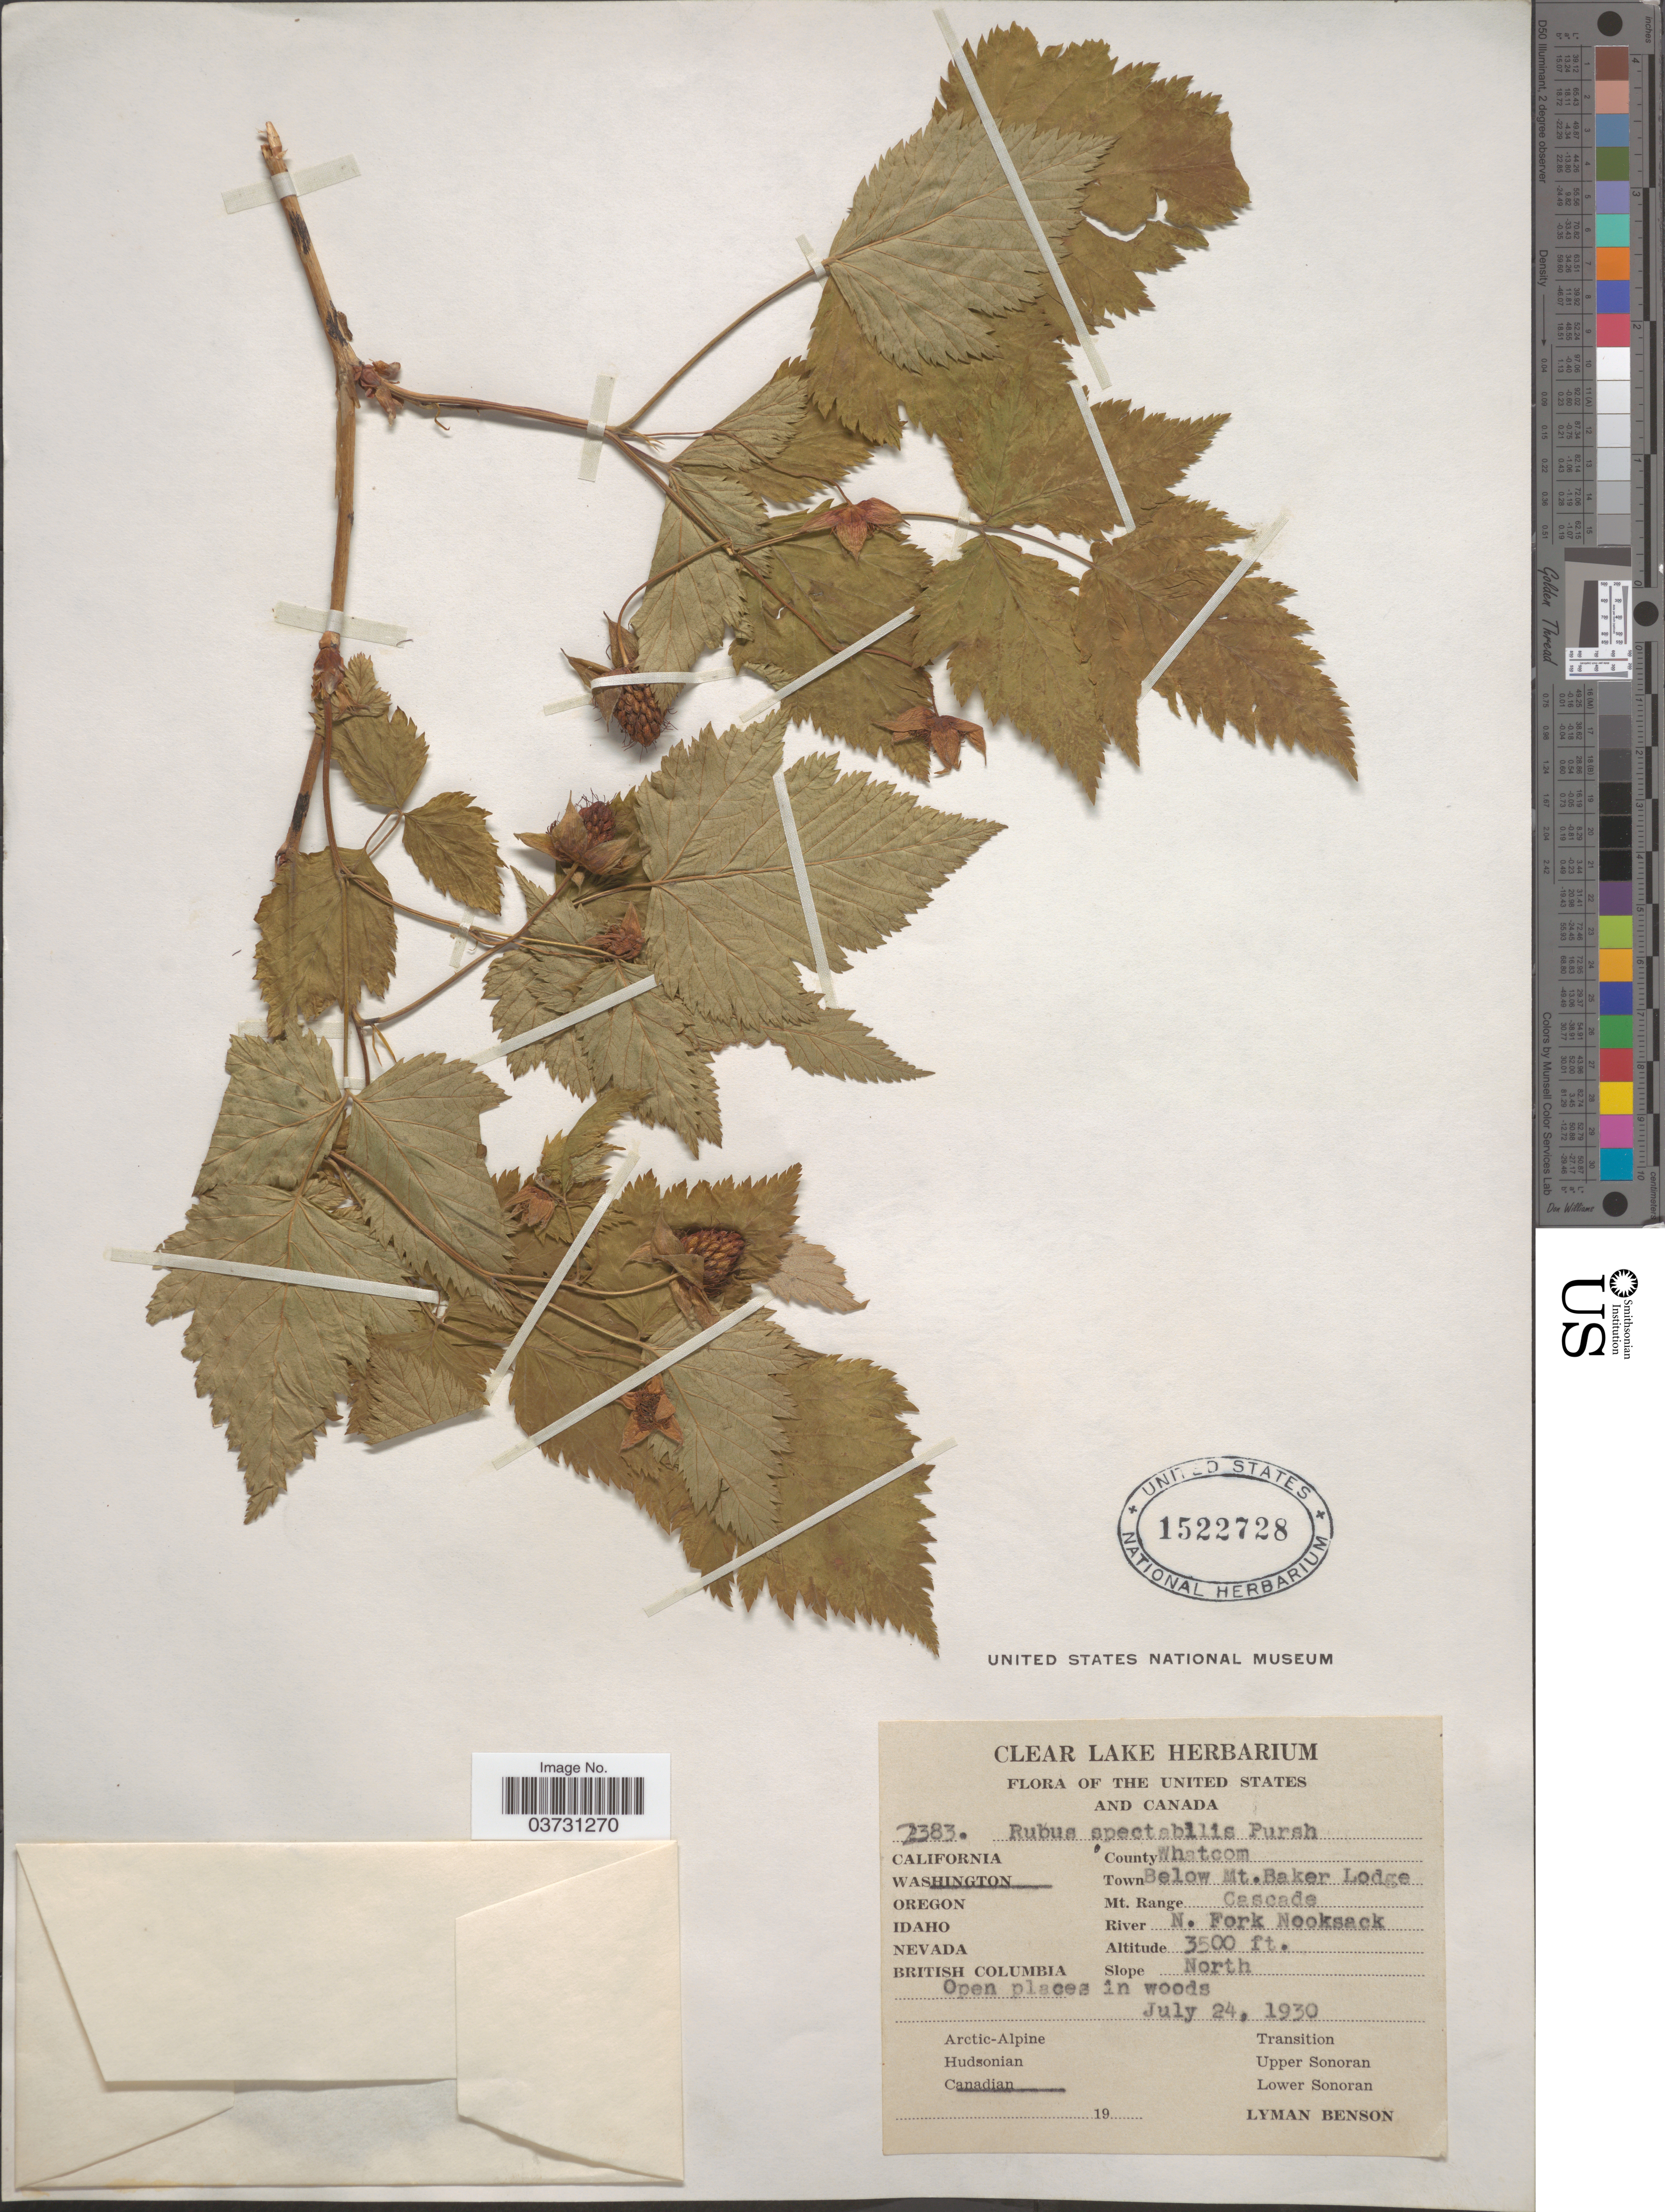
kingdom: Plantae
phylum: Tracheophyta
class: Magnoliopsida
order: Rosales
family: Rosaceae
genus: Rubus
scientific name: Rubus spectabilis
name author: Pursh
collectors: L. D. Benson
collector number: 2383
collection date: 1930-07-24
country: United States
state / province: Washington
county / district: Whatcom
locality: County Whatcom, Town Below Mt. Baker Lodge. Mt. Range Cascade. River N. Fork Nooksack. Slope North.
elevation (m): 1067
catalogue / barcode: US 1522728